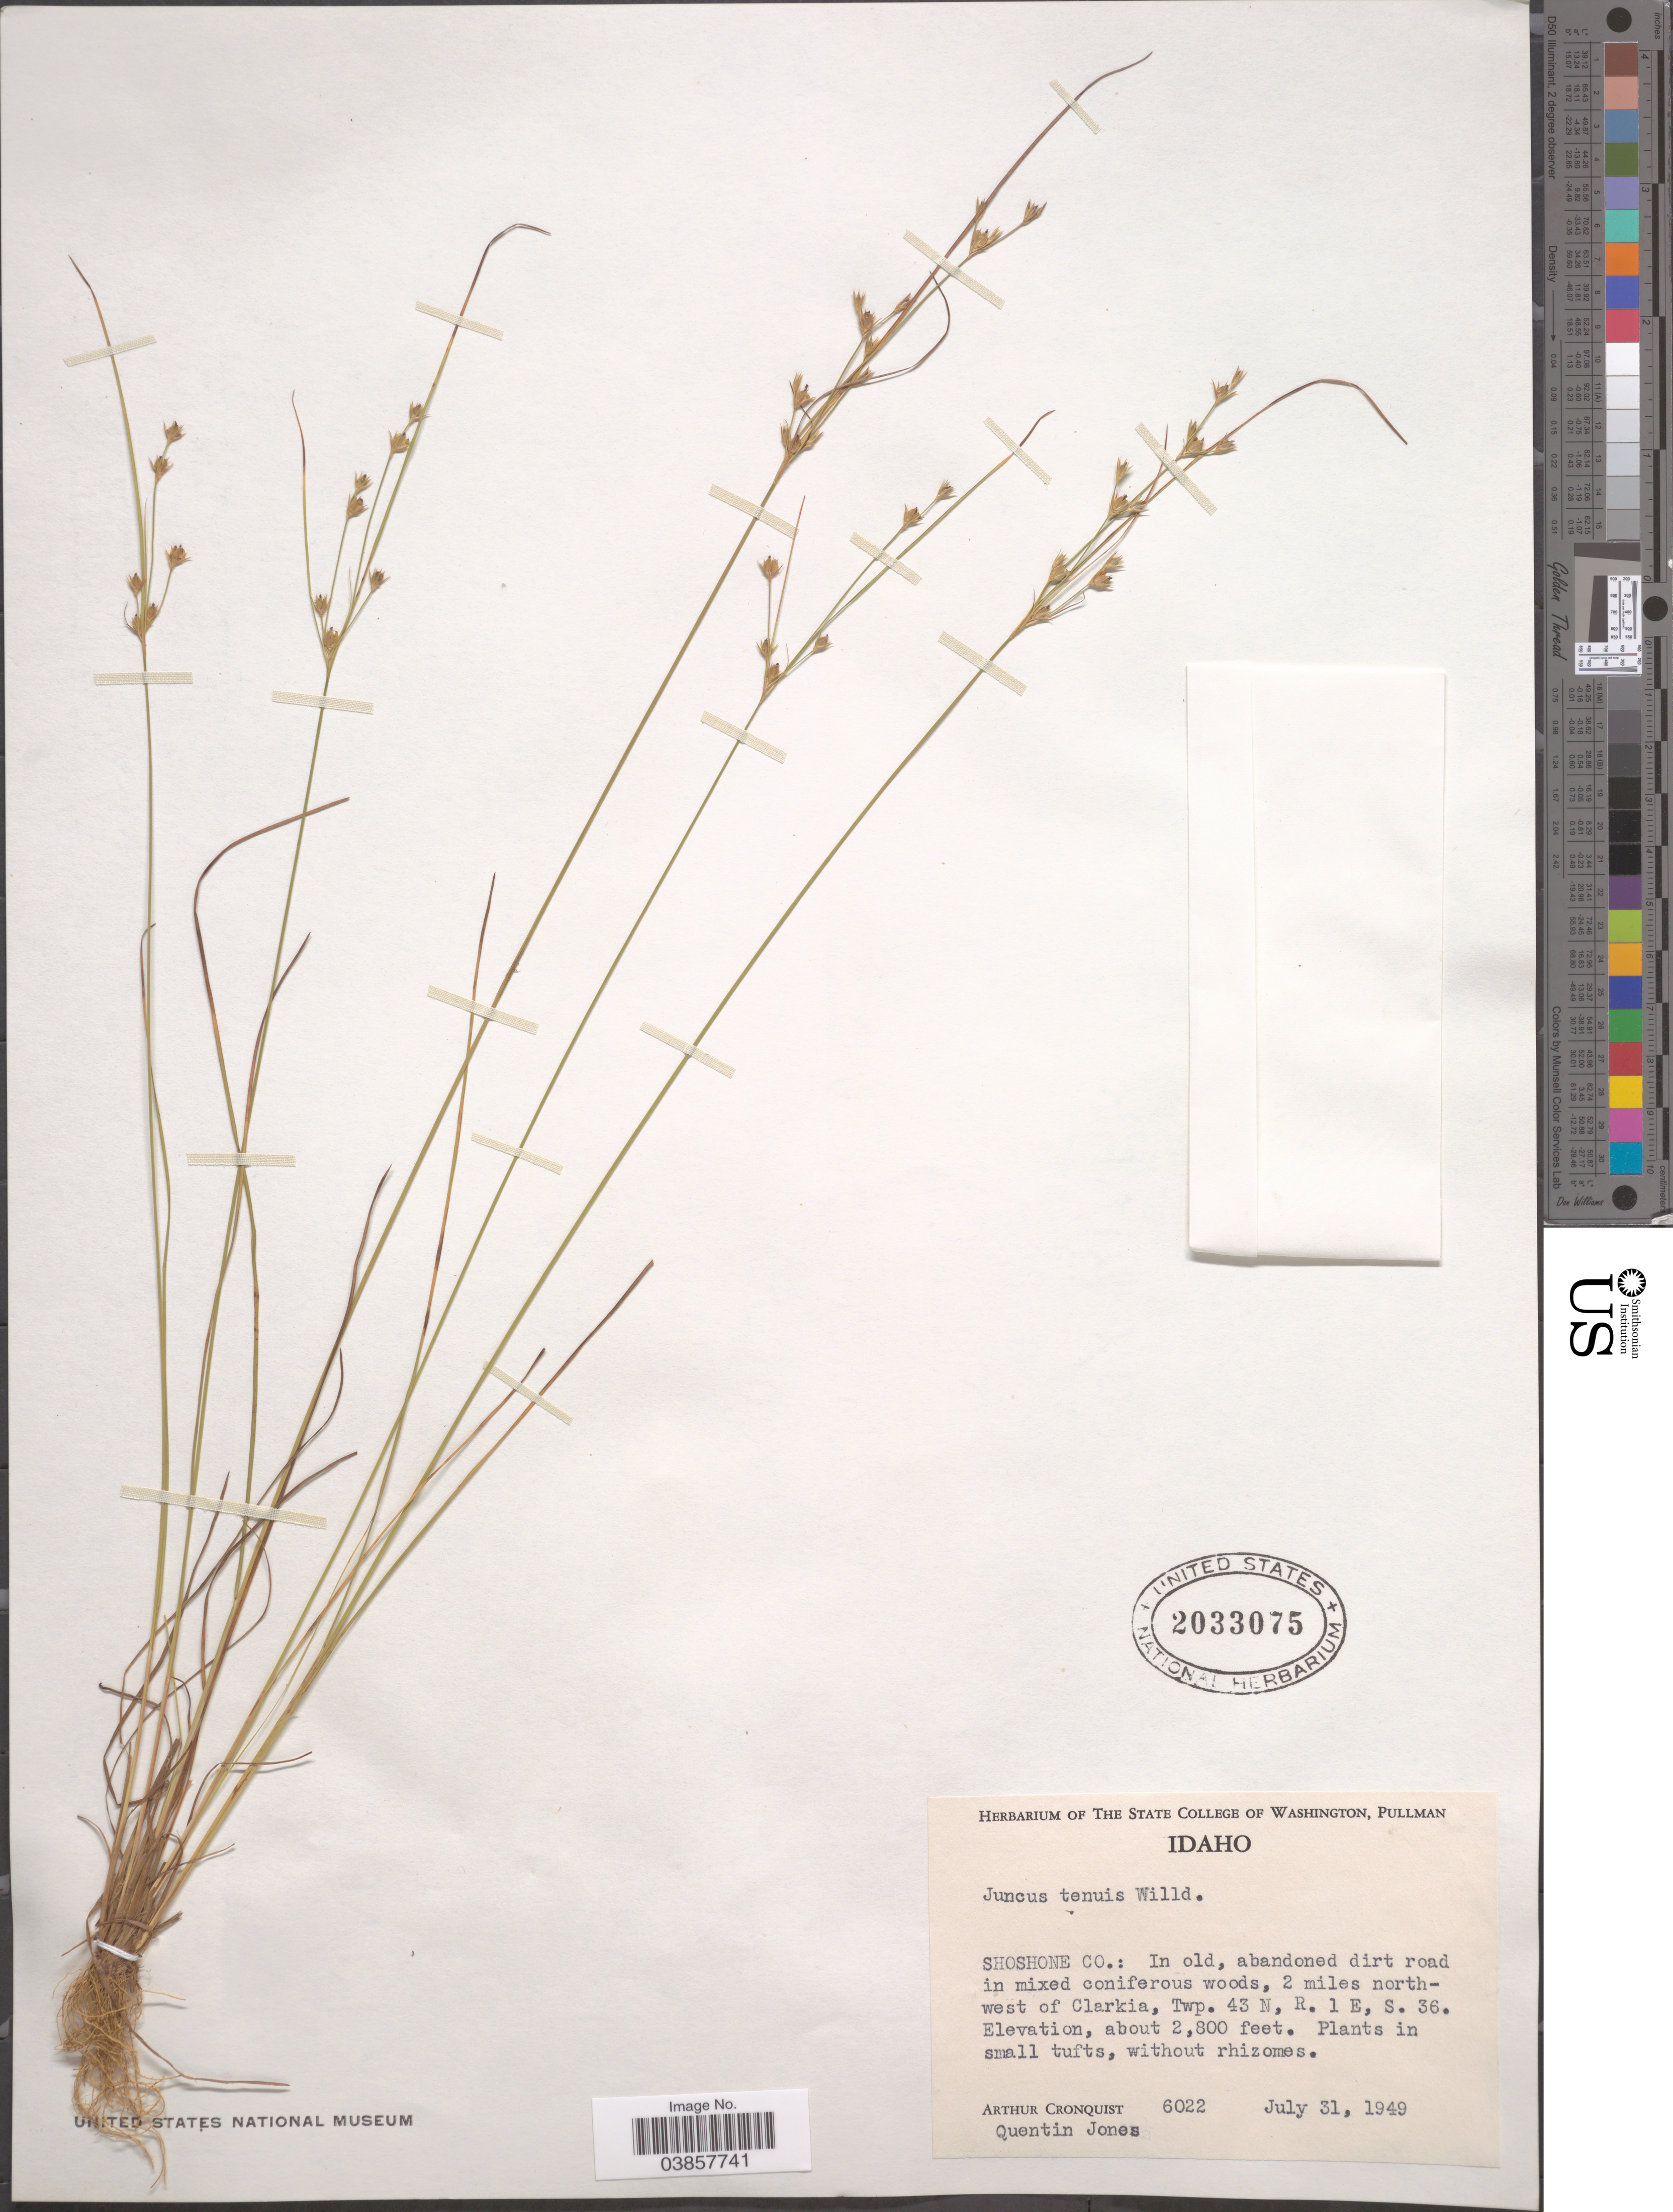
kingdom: Plantae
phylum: Tracheophyta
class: Liliopsida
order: Poales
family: Juncaceae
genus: Juncus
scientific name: Juncus tenuis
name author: Willd.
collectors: A. J. Cronquist & Q. Jones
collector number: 6022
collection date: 1949-07-31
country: United States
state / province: Idaho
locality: Shoshone Co.: In old, abandoned dirt road in mixed coniferous woods, 2 miles northwest of Clarkia, Twp. 43 N, R. 1 E, S. 36.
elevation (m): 853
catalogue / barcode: US 2033075